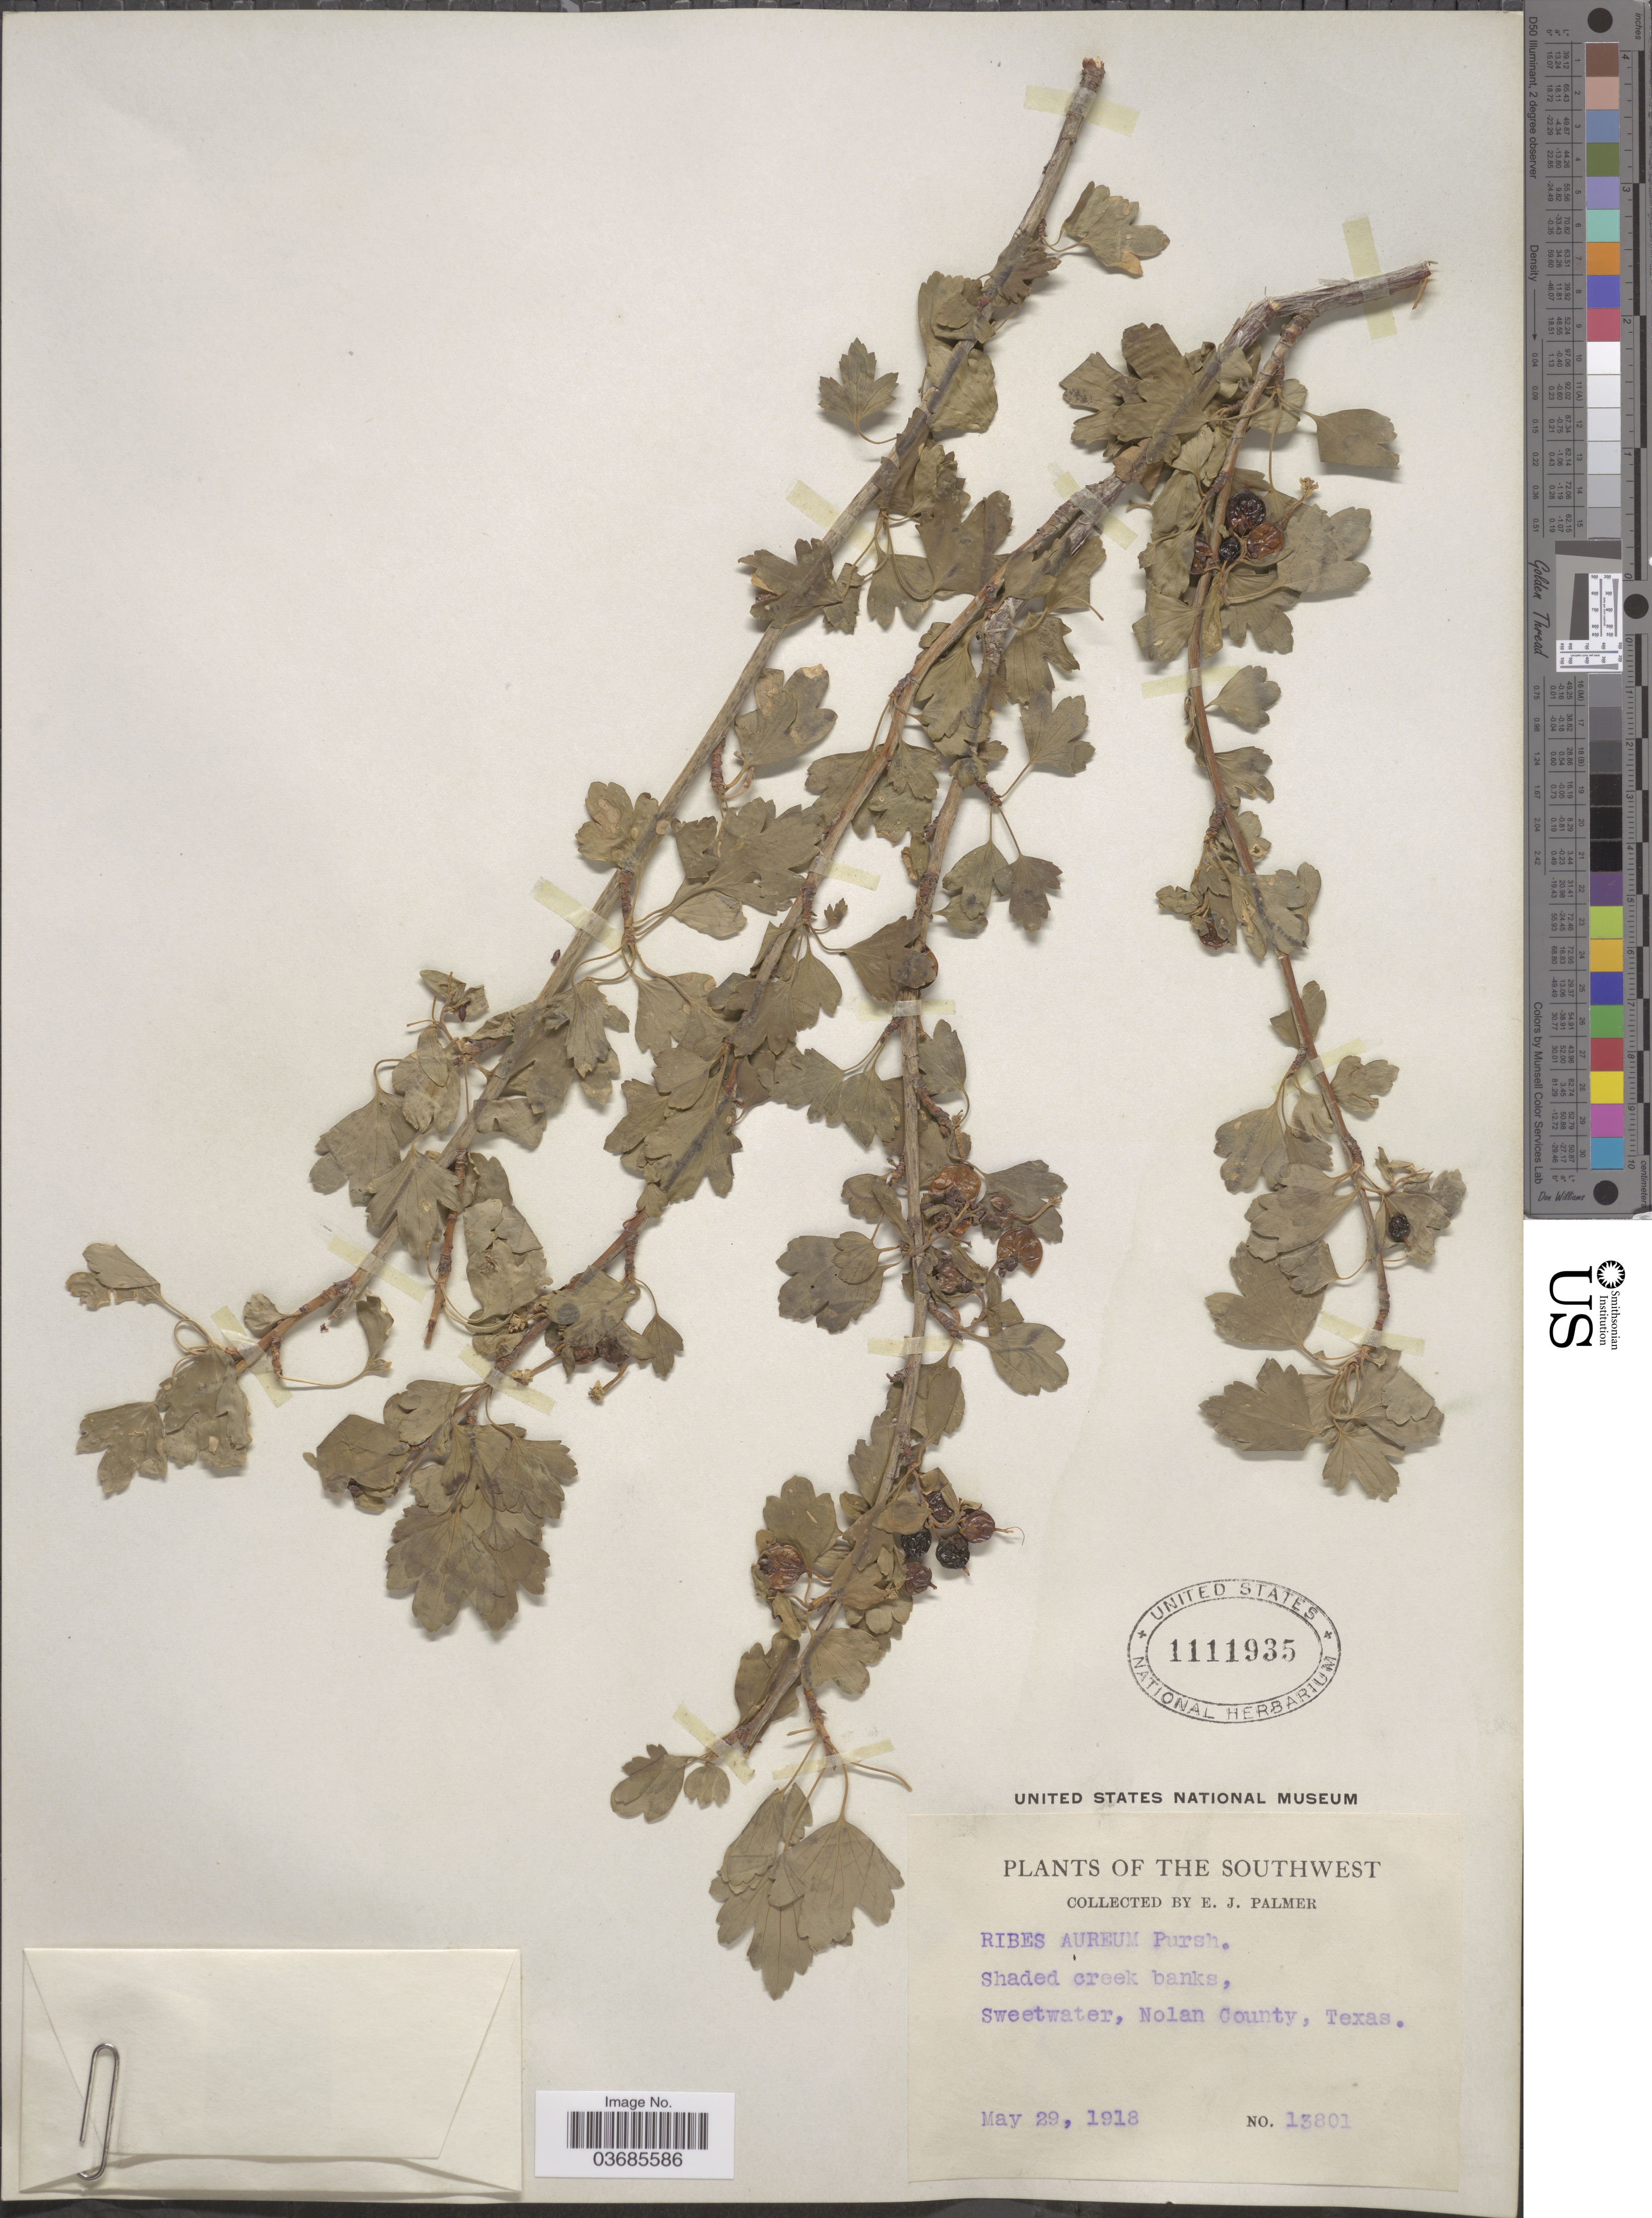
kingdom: Plantae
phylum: Tracheophyta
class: Magnoliopsida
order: Saxifragales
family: Grossulariaceae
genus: Ribes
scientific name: Ribes aureum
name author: Pursh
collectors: E. J. Palmer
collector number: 13801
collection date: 1918-05-29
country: United States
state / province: Texas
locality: The Southwest. Shaded creek banks, Sweetwater, Nolan County.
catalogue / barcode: US 1111935